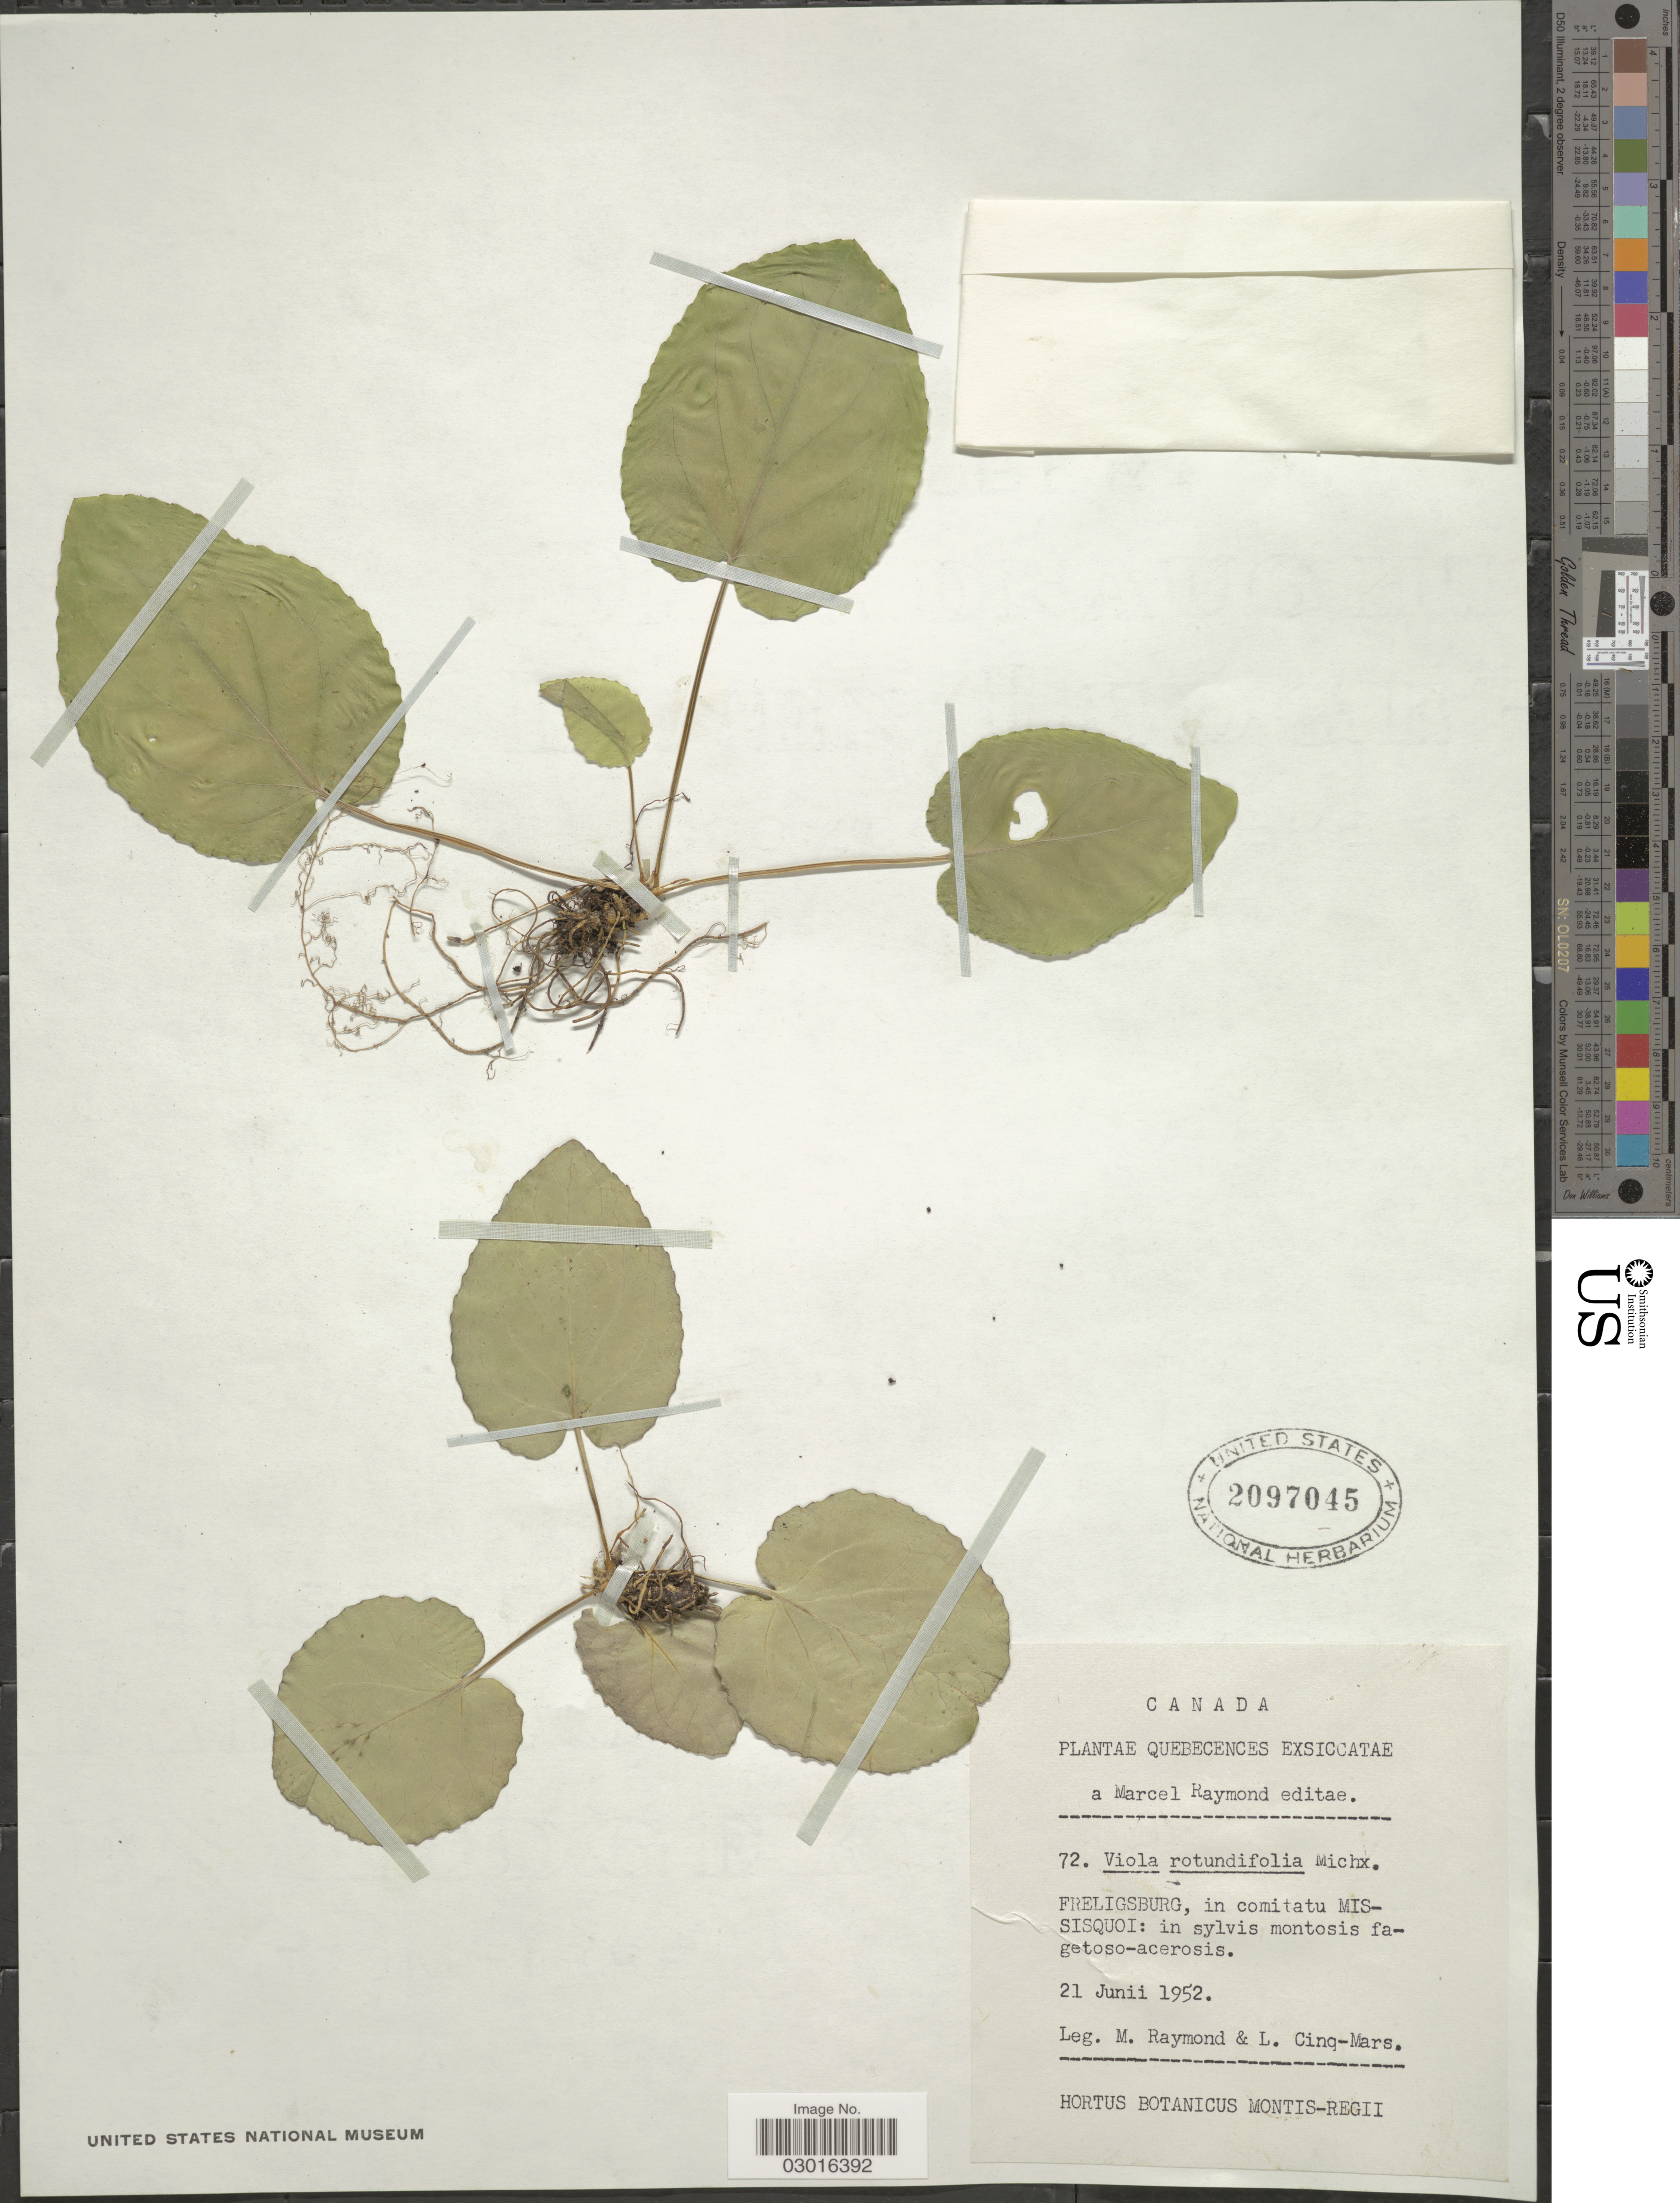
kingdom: Plantae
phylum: Tracheophyta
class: Magnoliopsida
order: Malpighiales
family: Violaceae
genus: Viola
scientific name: Viola rotundifolia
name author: Michx.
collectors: M. Raymond & L. Cinq-Mars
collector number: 72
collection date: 1952-06-21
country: Canada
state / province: Quebec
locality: Quebecenses. Freligsburg, in comitatu Missisquoi: in sylvis montosis fagetoso-acerosis.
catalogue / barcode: US 2097045